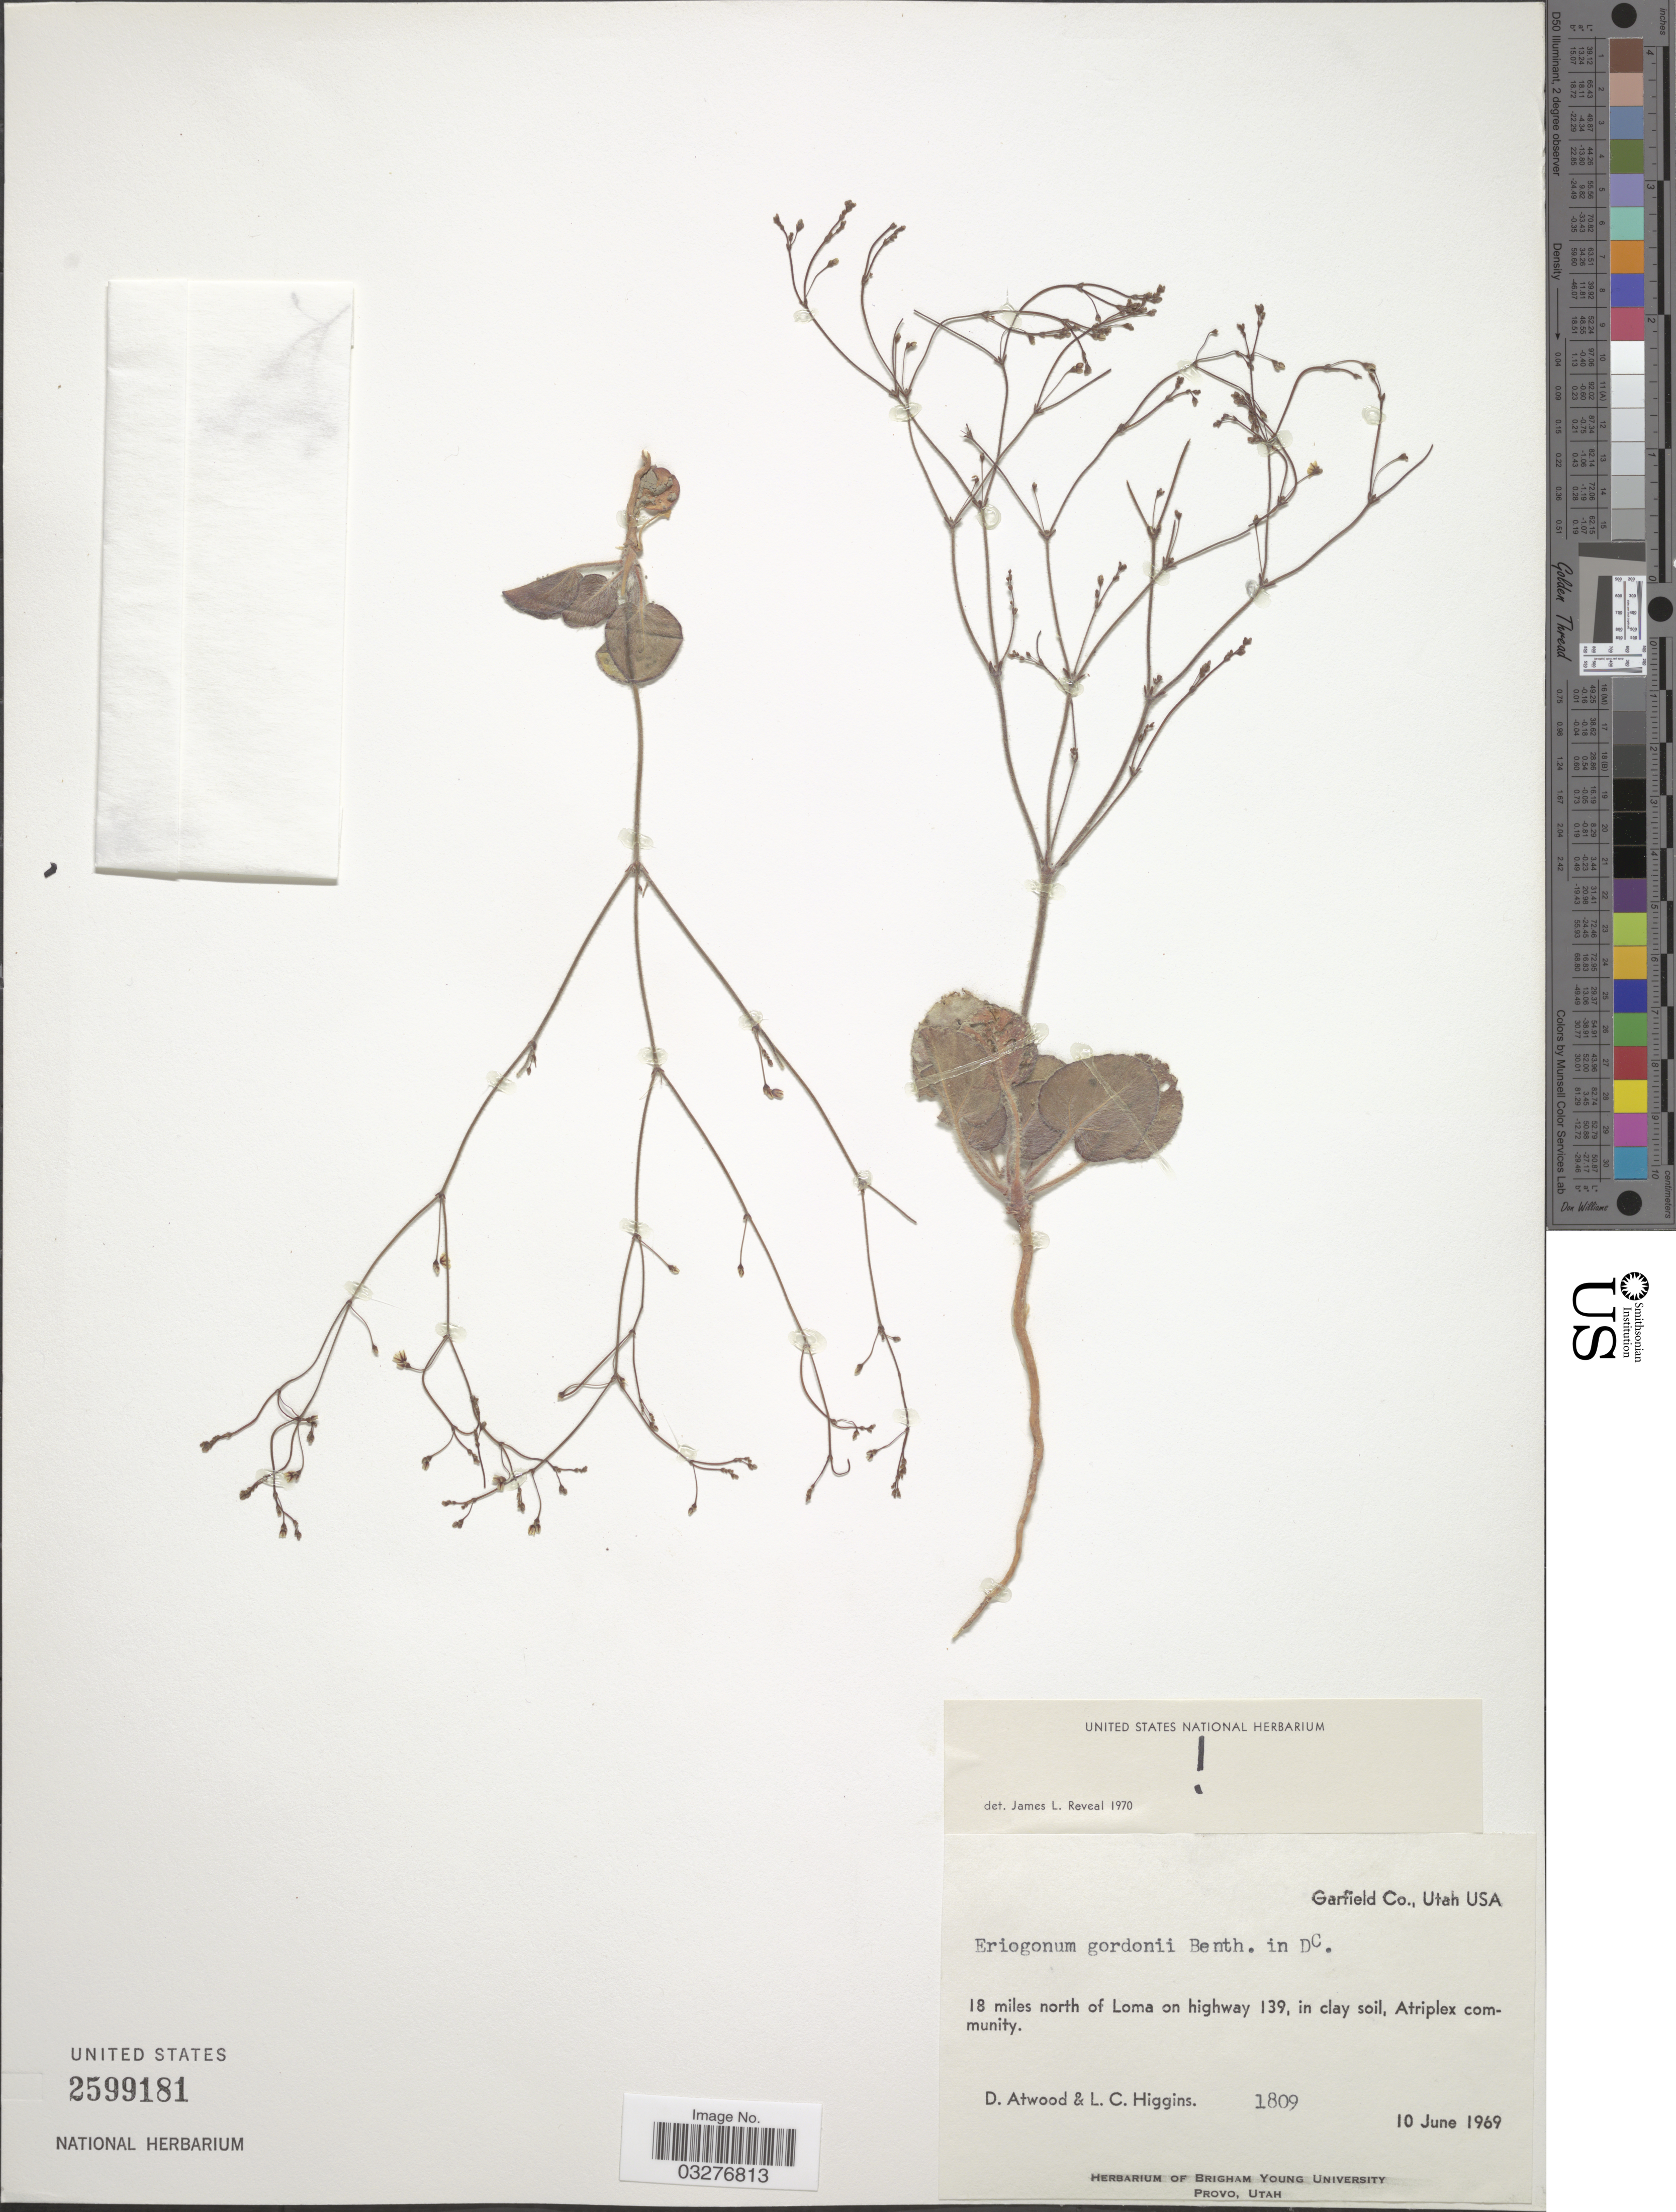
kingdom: Plantae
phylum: Tracheophyta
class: Magnoliopsida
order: Caryophyllales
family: Polygonaceae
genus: Eriogonum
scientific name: Eriogonum gordonii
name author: Benth.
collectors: D. Atwood & L. Higgins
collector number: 1809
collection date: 1969-06-10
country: United States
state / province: Utah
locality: Garfield Co. USA. 18 miles north of Loma on highway 139.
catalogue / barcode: US 2599181